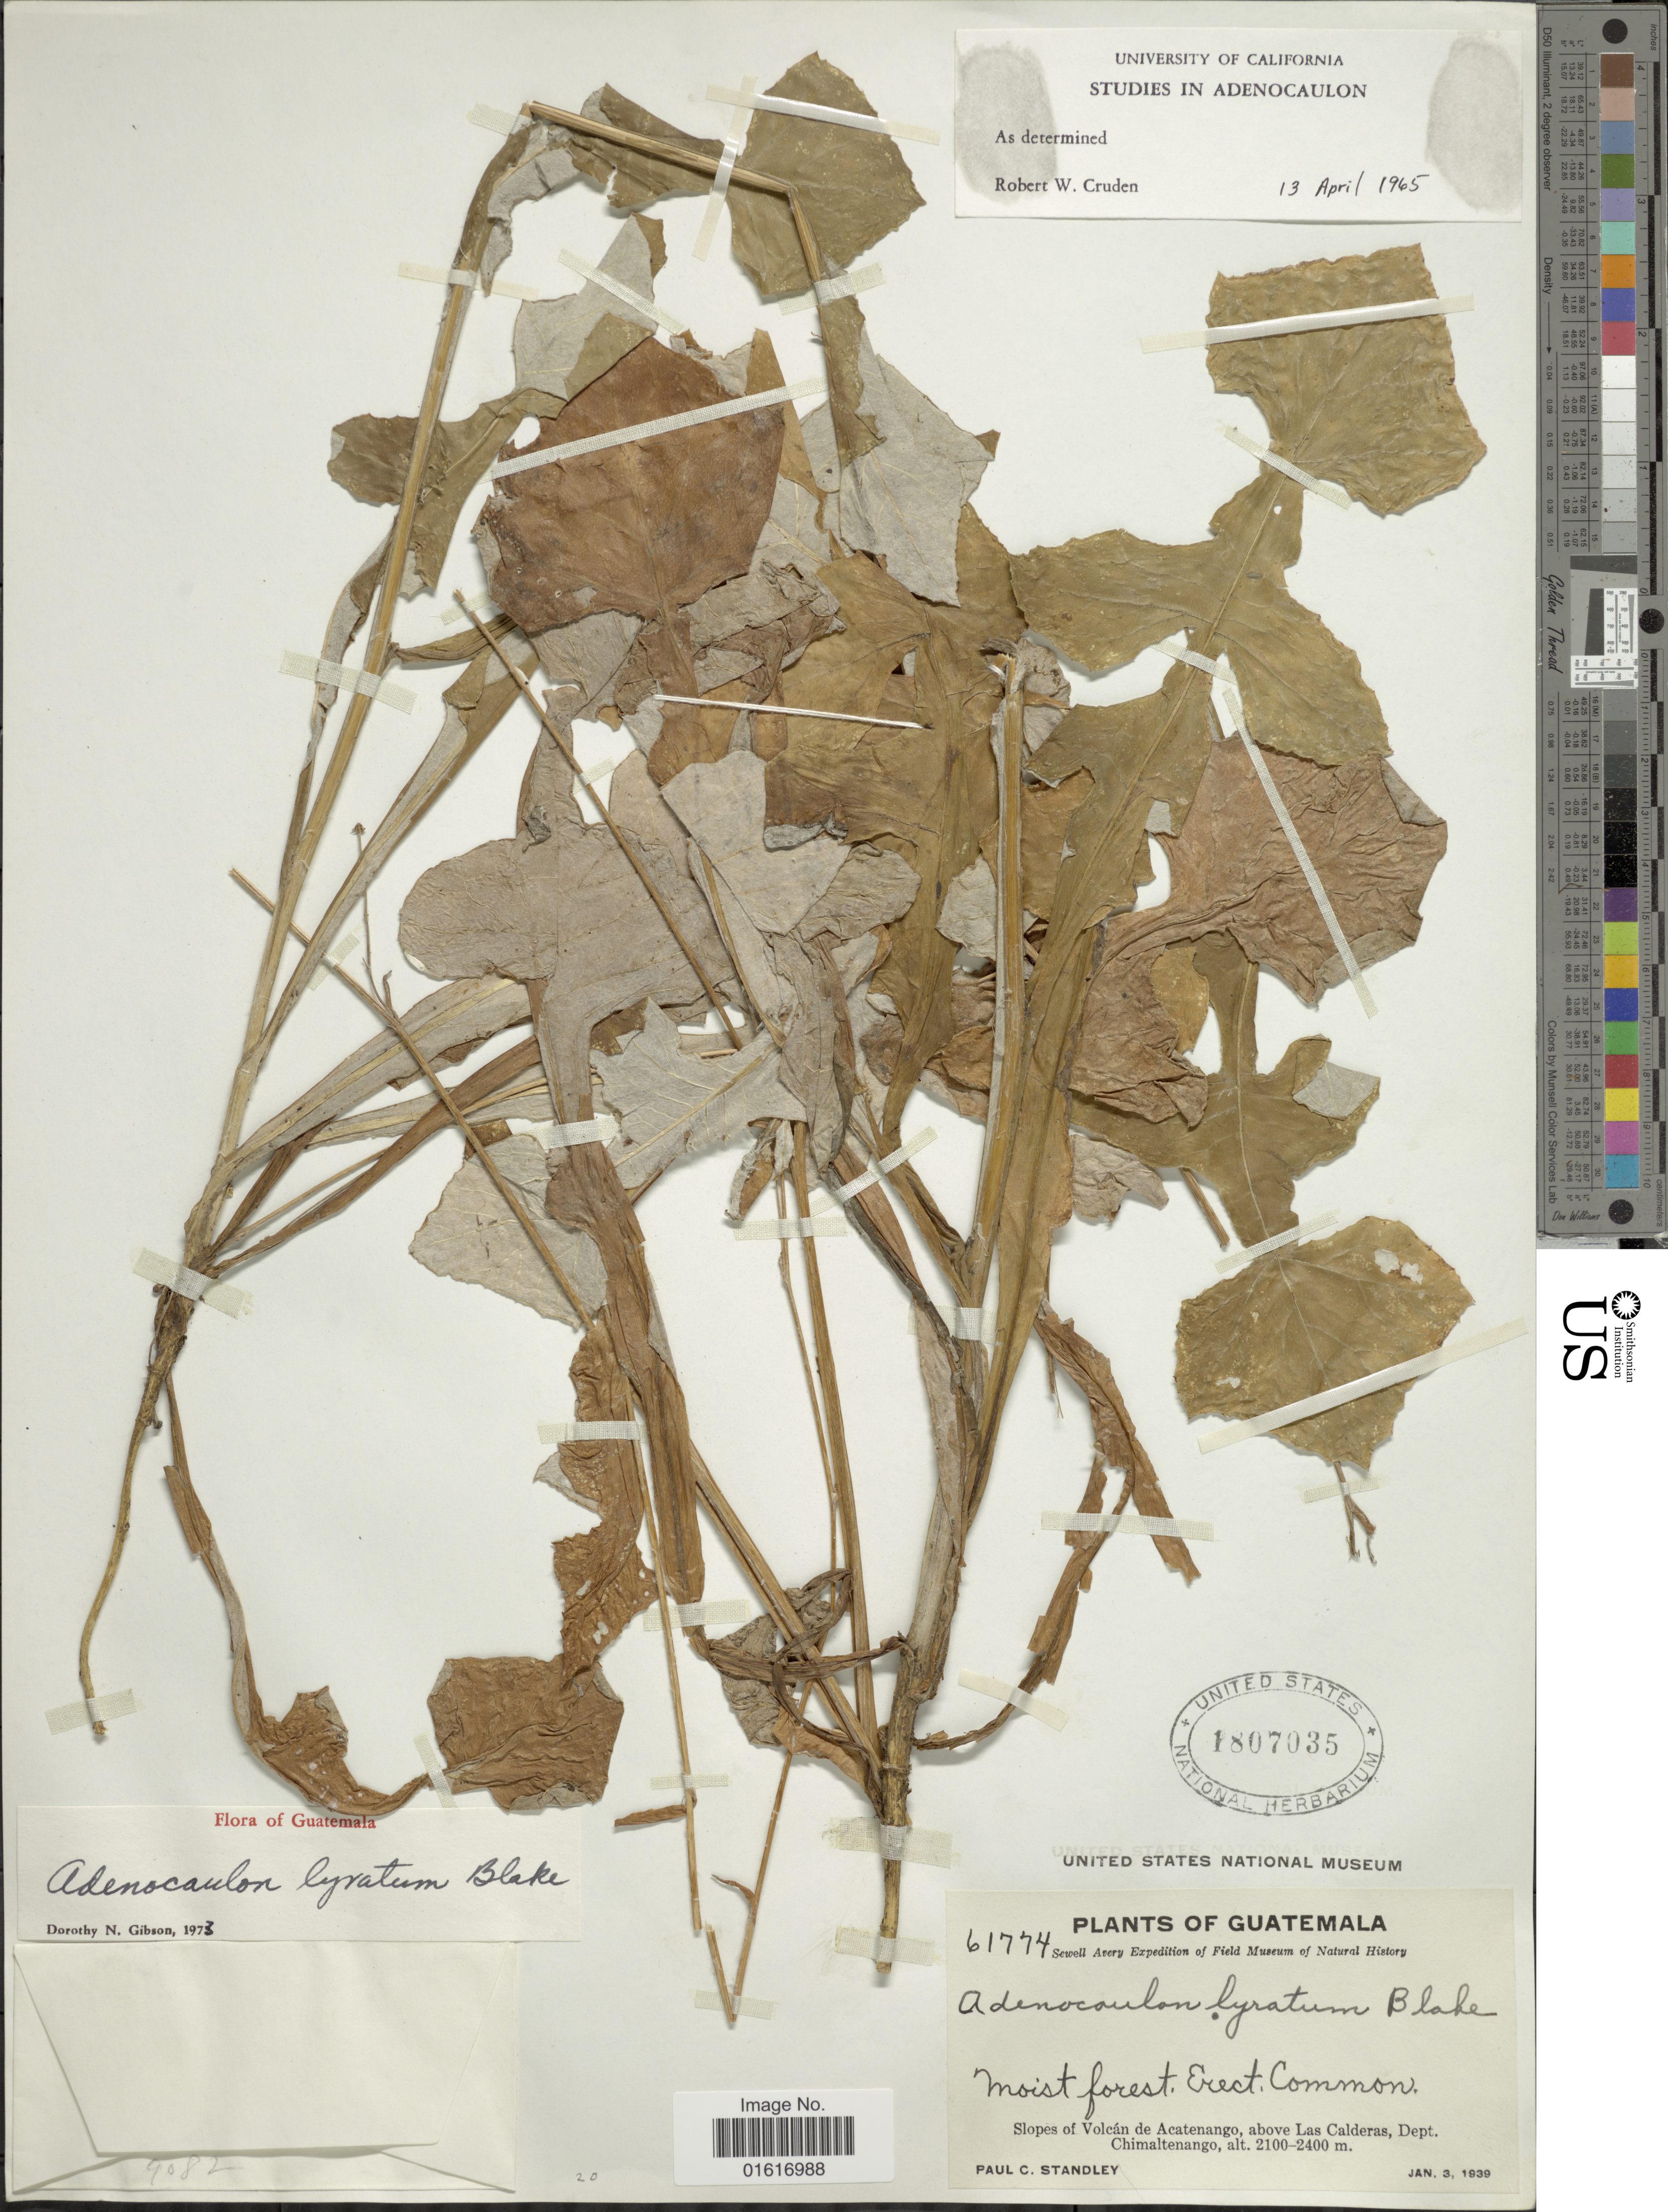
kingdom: Plantae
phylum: Tracheophyta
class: Magnoliopsida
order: Asterales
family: Asteraceae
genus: Adenocaulon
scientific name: Adenocaulon lyratum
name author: S.F. Blake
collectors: P. C. Standley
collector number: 61774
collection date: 1939-01-03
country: Guatemala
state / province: Chimaltenango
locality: Slopes of Volcan de Acatenango, above Las Calderas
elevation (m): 2100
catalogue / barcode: US 1807035